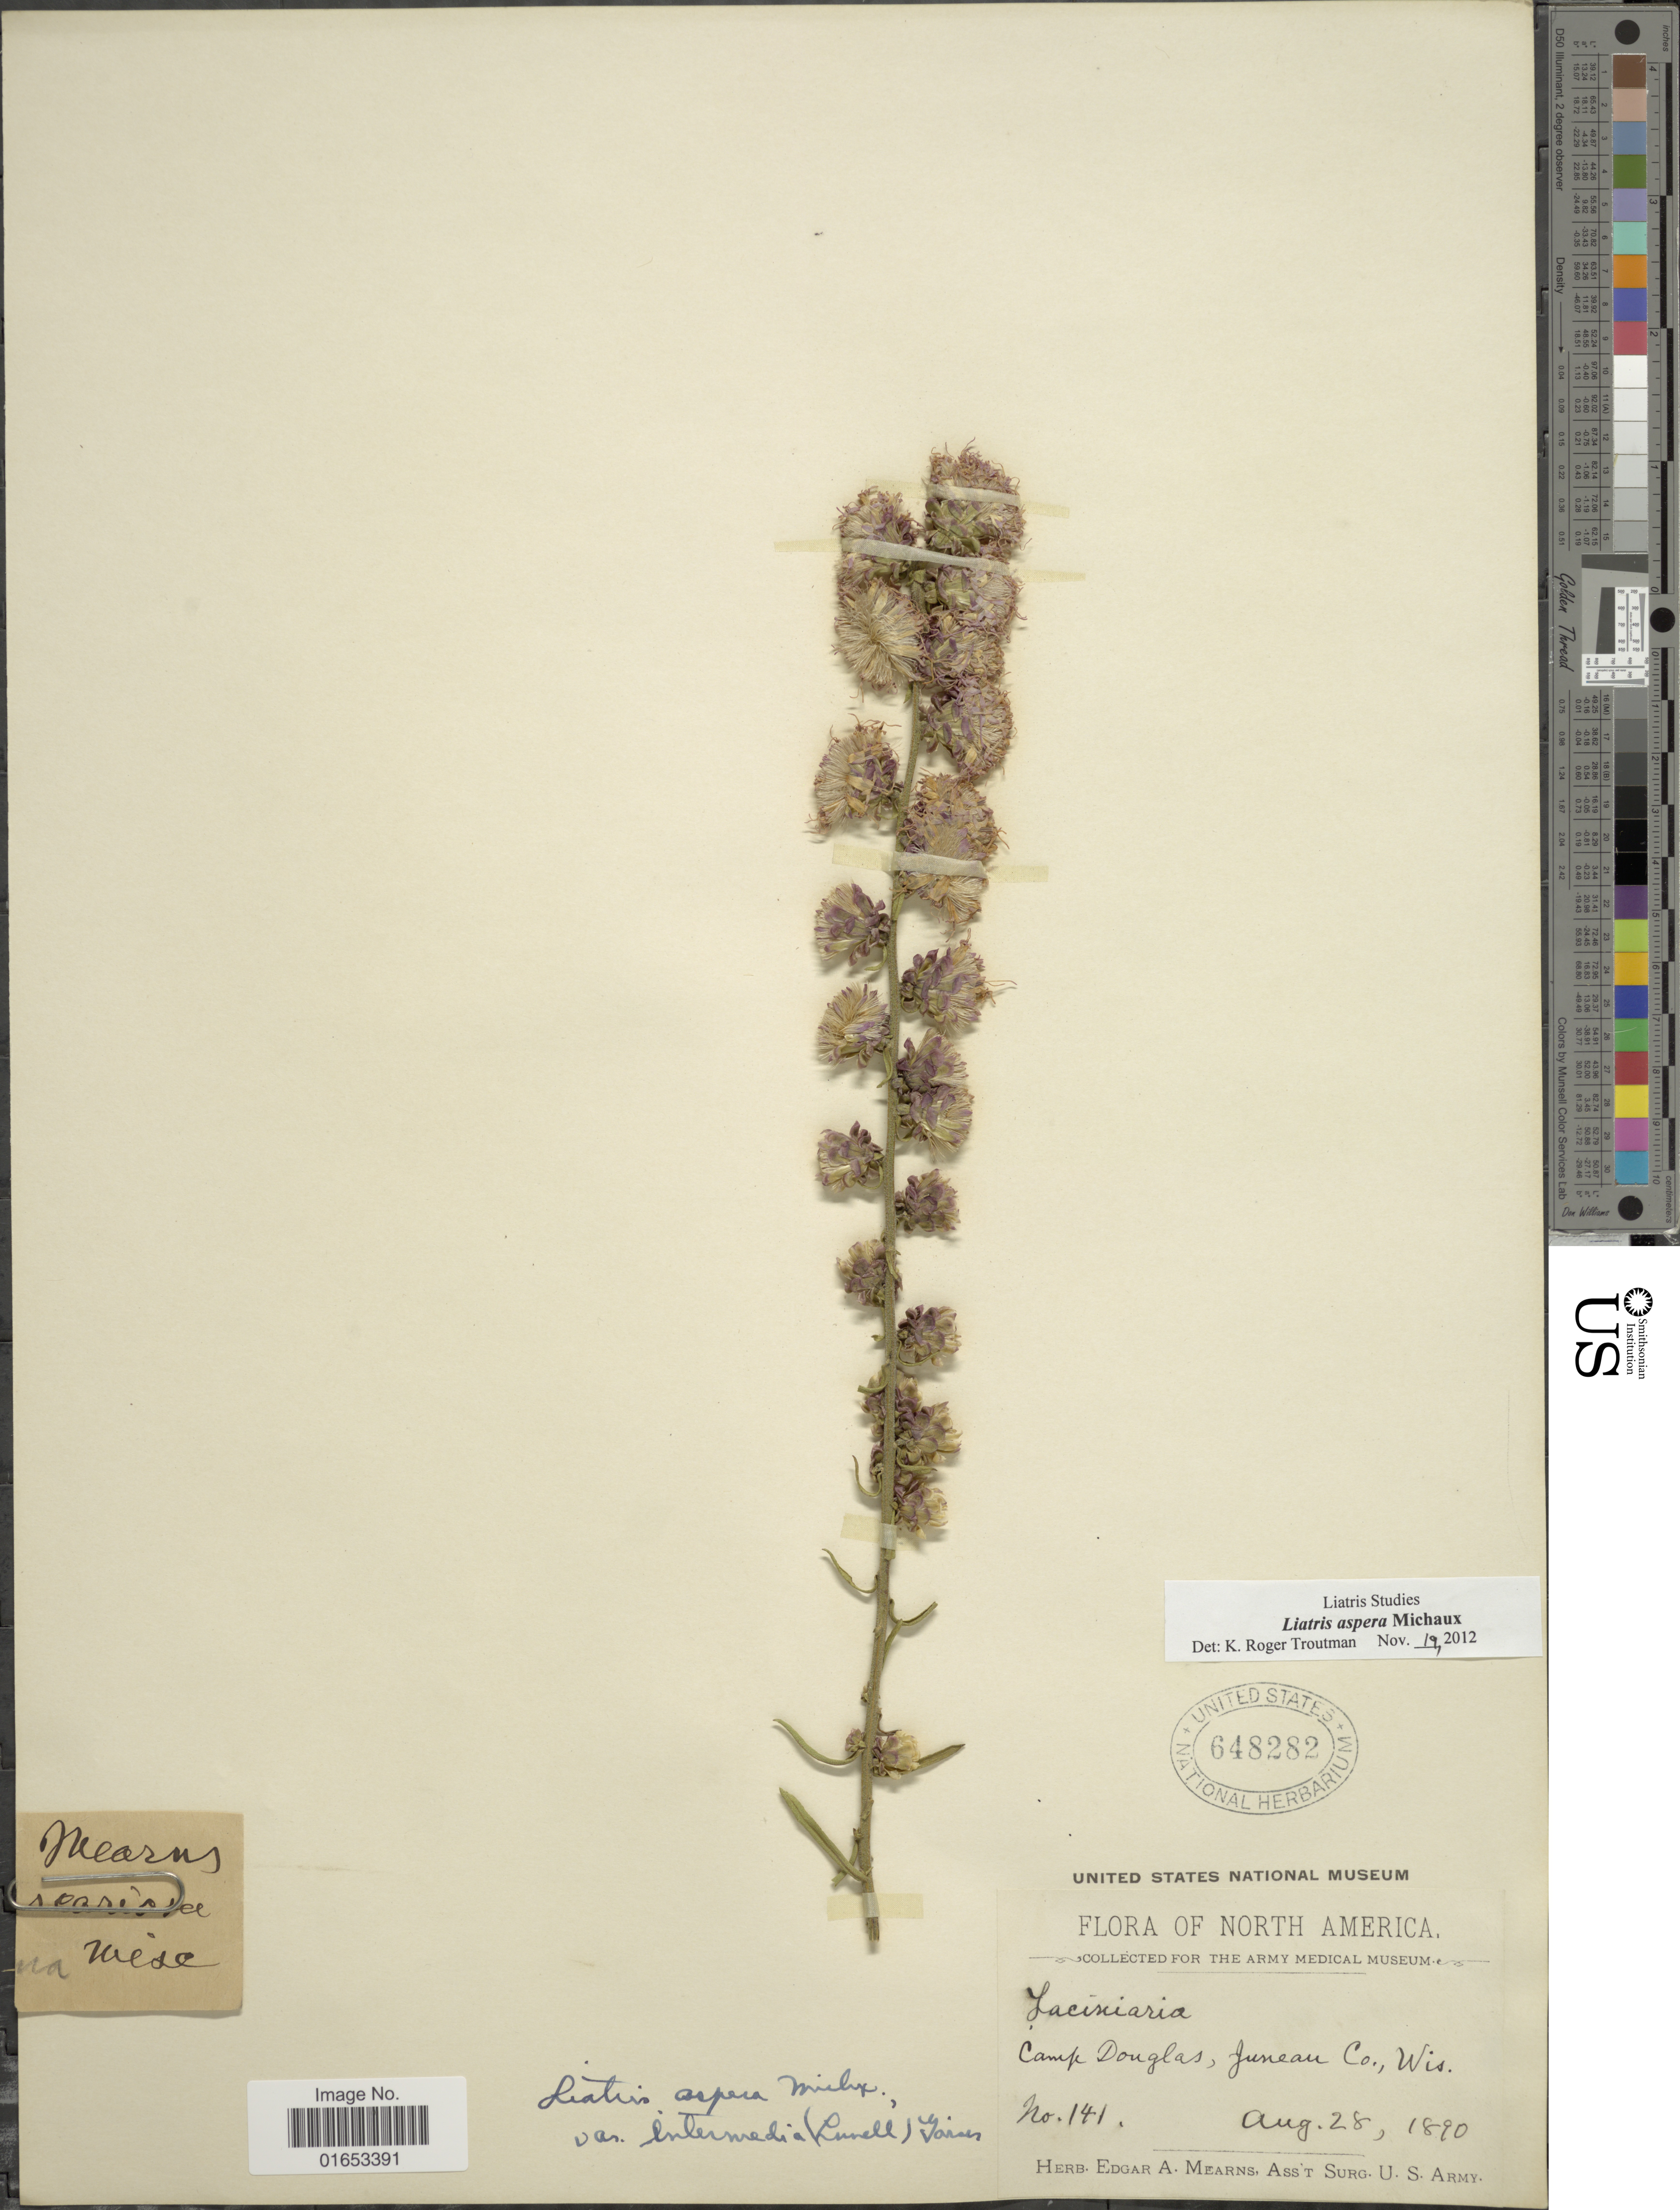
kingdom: Plantae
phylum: Tracheophyta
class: Magnoliopsida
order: Asterales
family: Asteraceae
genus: Liatris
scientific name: Liatris aspera var. intermedia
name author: (Lunell) Gaiser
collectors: E. A. Mearns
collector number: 141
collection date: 1890-08-28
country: United States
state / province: Wisconsin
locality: Camp Douglas, Juneau Co. Wis., North America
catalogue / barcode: US 648282